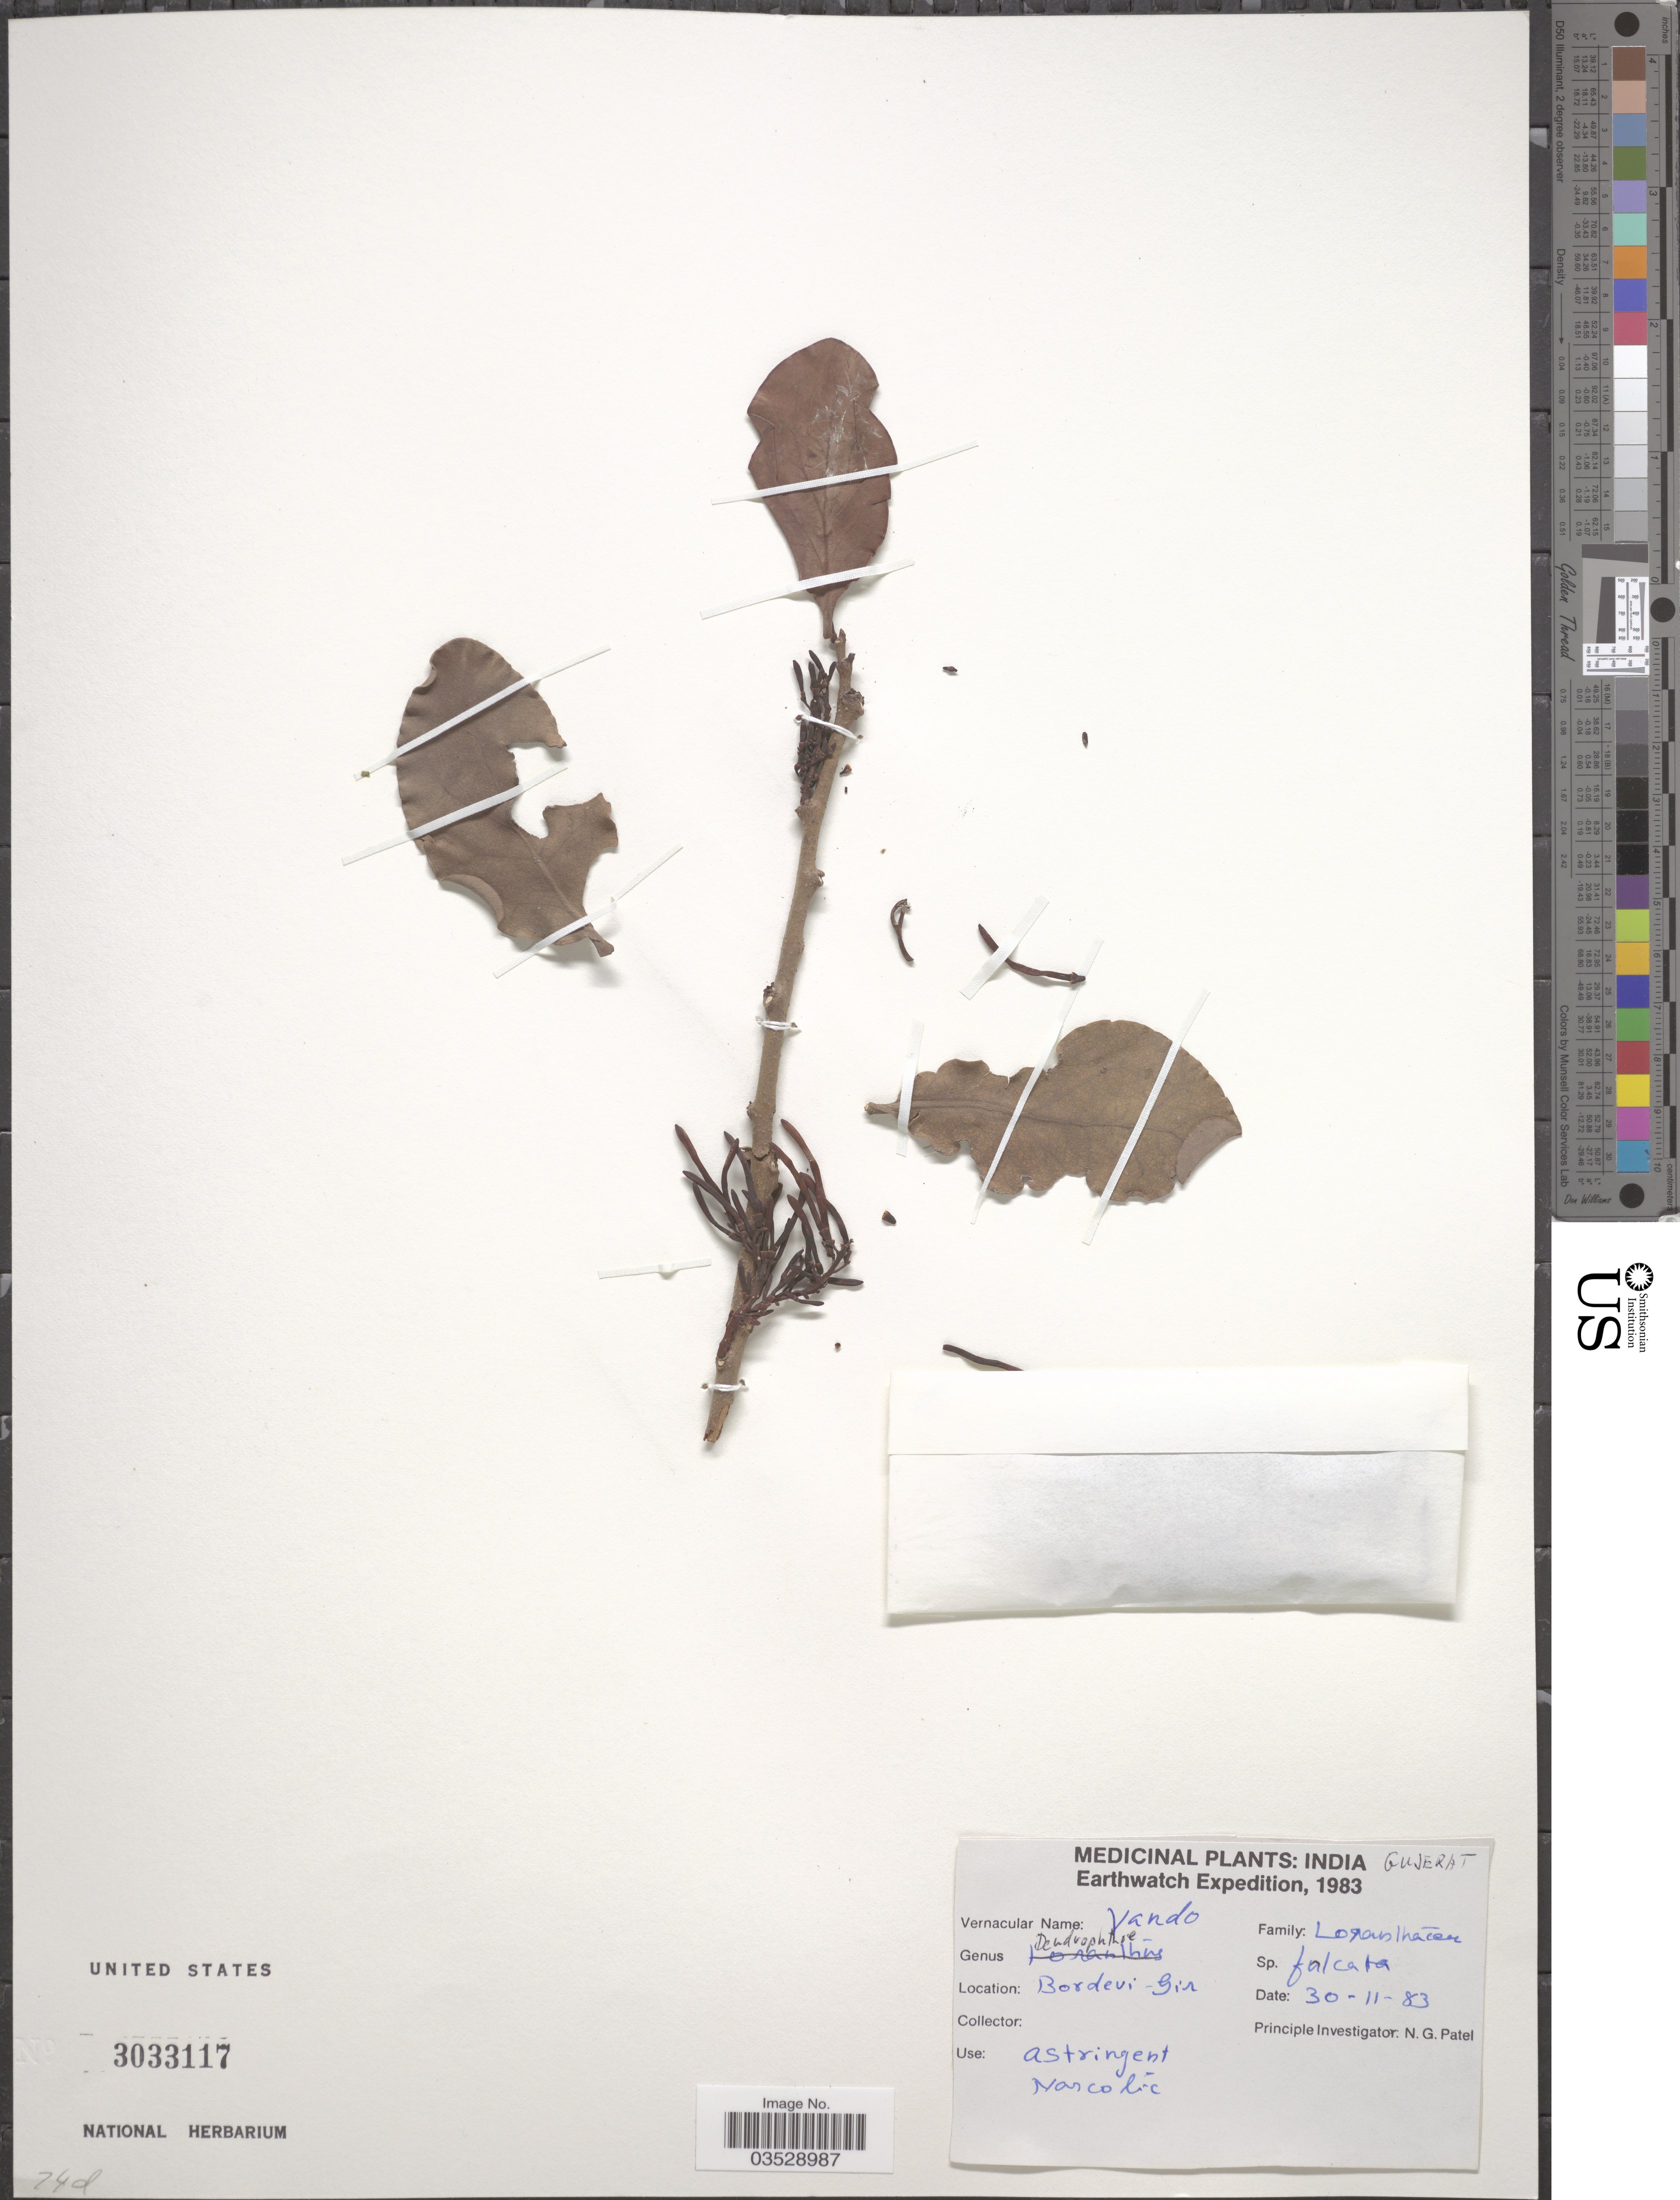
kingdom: Plantae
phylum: Tracheophyta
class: Magnoliopsida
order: Santalales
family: Loranthaceae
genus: Dendrophthoe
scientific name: Dendrophthoe falcata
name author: (L. f.) Ettingsh.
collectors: N. Patel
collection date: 1983-11-30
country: India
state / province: Gujarat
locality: Gujerat. Bordevi-Gir.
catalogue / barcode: US 3033117